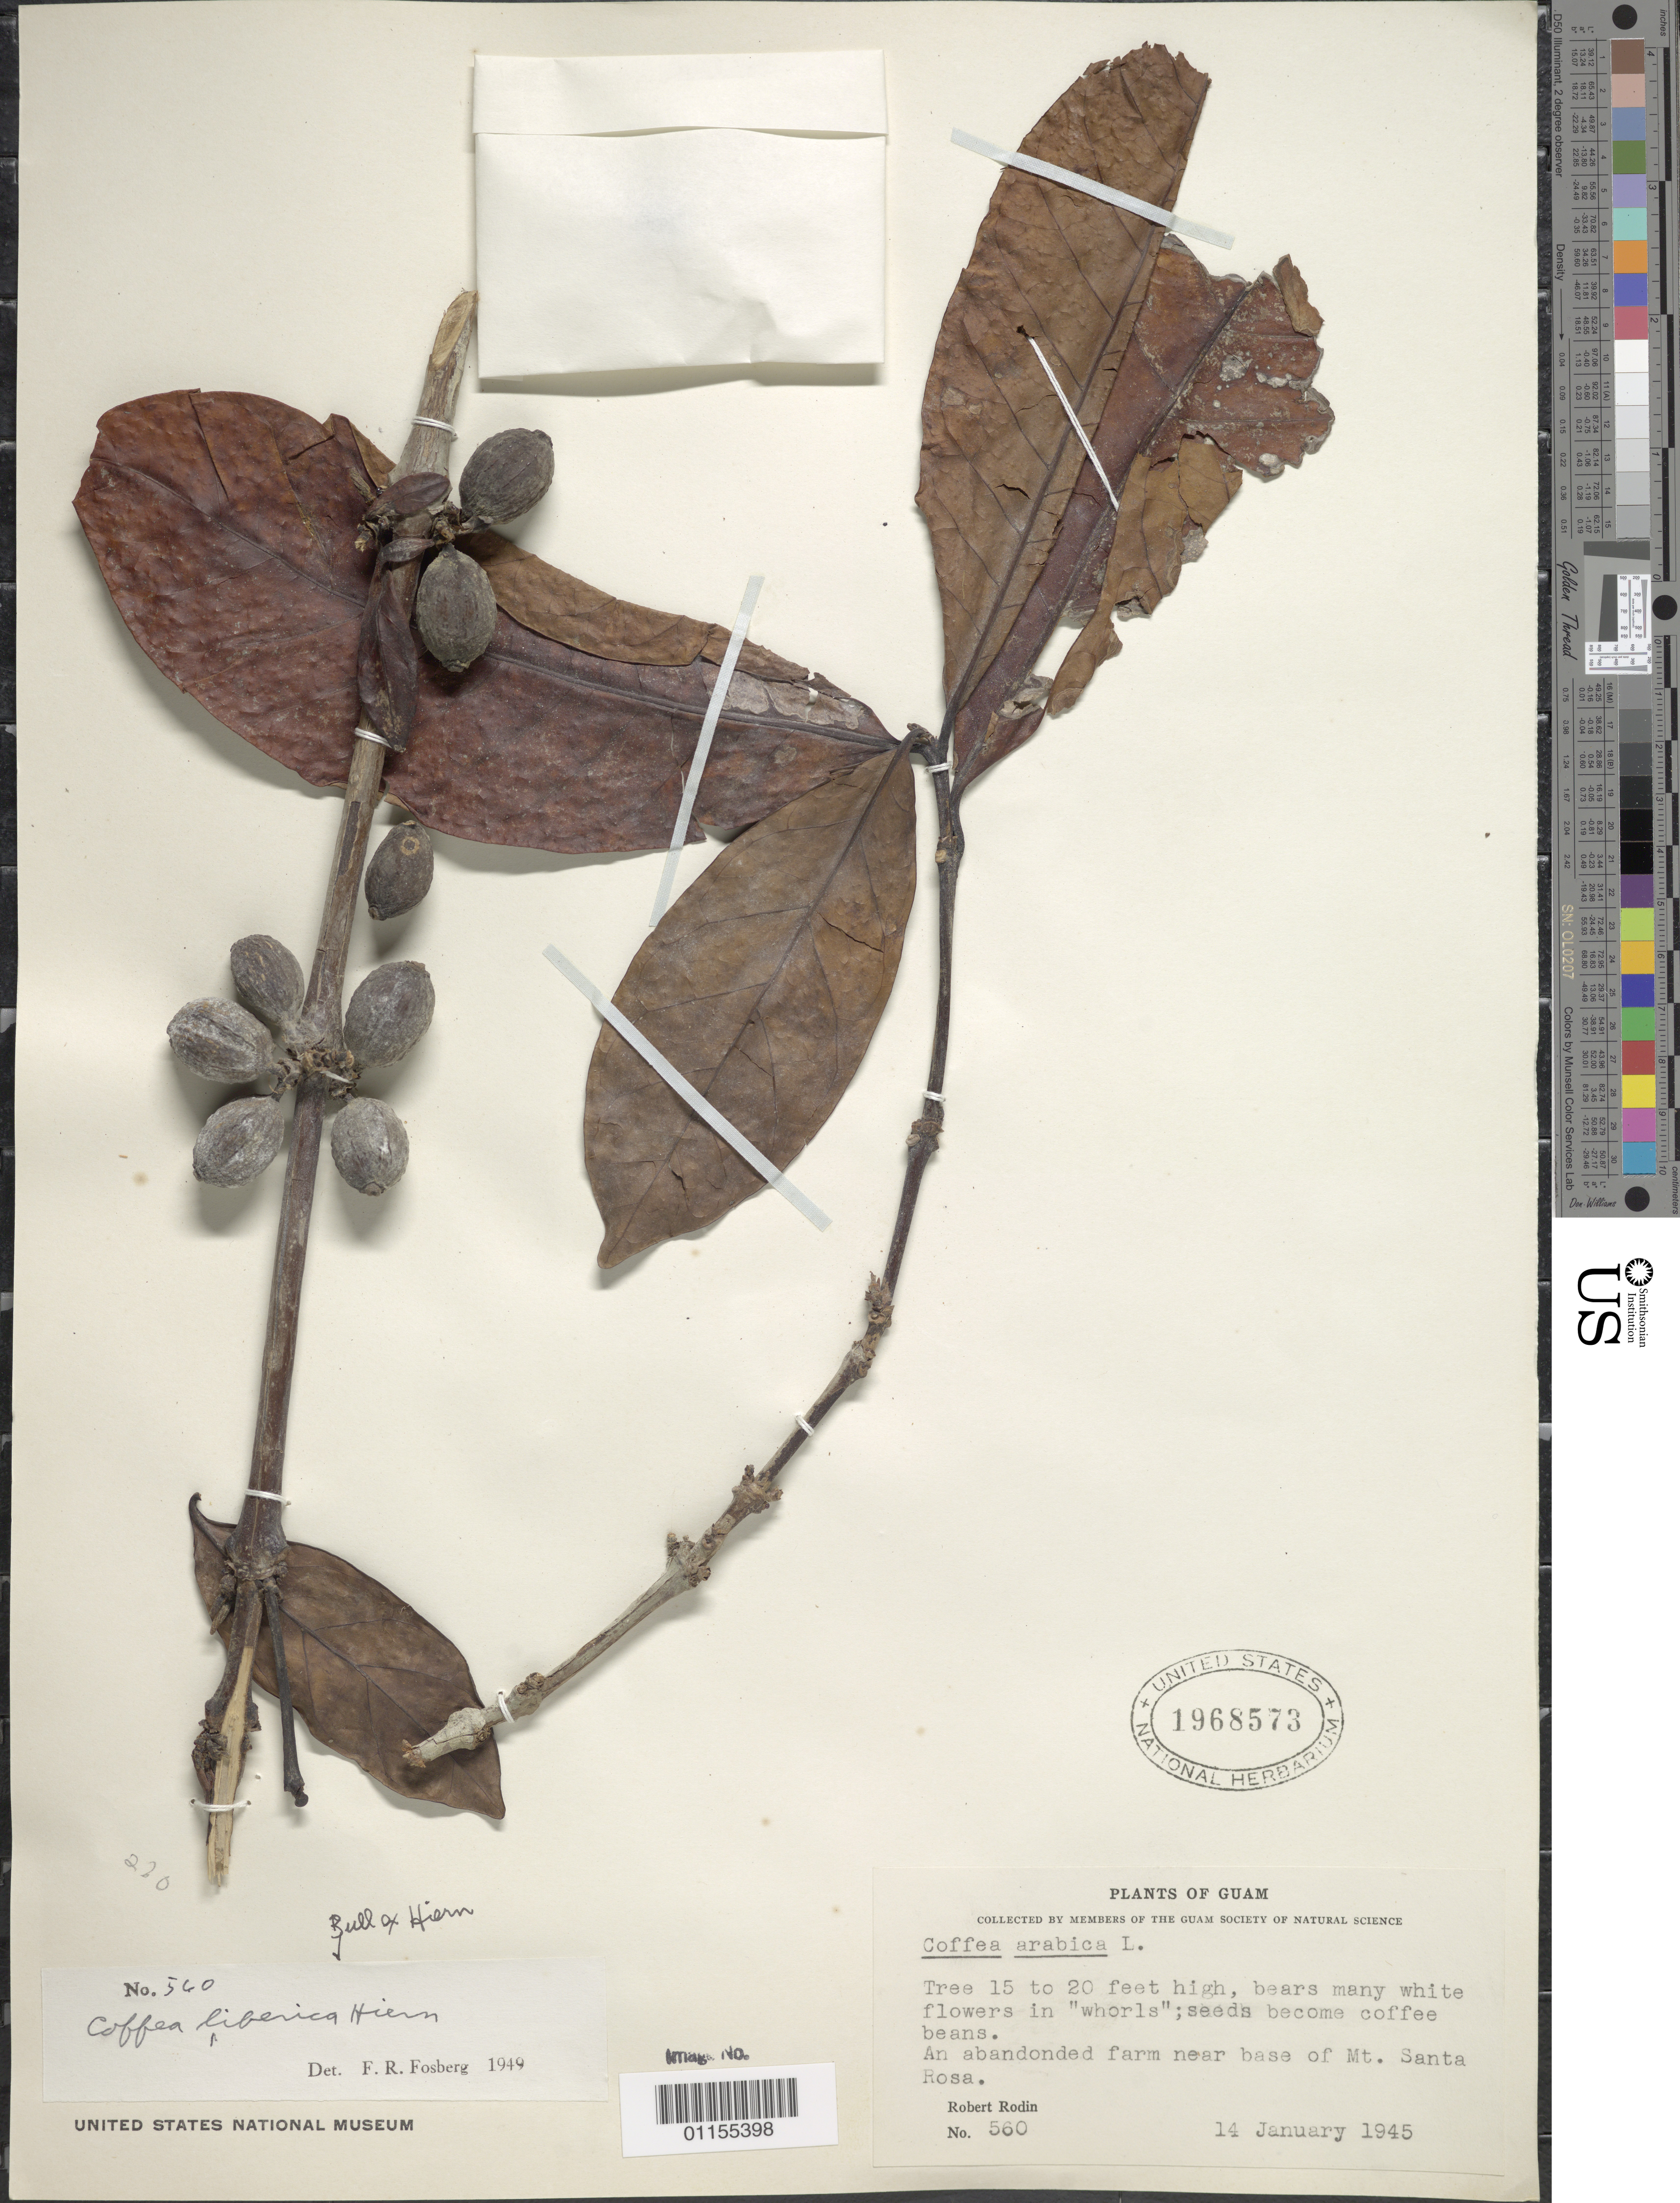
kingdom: Plantae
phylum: Tracheophyta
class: Magnoliopsida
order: Gentianales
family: Rubiaceae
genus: Coffea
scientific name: Coffea liberica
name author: Hiern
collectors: R. J. Rodin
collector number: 560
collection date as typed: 14 Jan 1945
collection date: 1945-01-14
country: Guam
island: Guam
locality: Base of Mt. Santa Rosa.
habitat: Abandoned farm.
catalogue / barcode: US 1968573